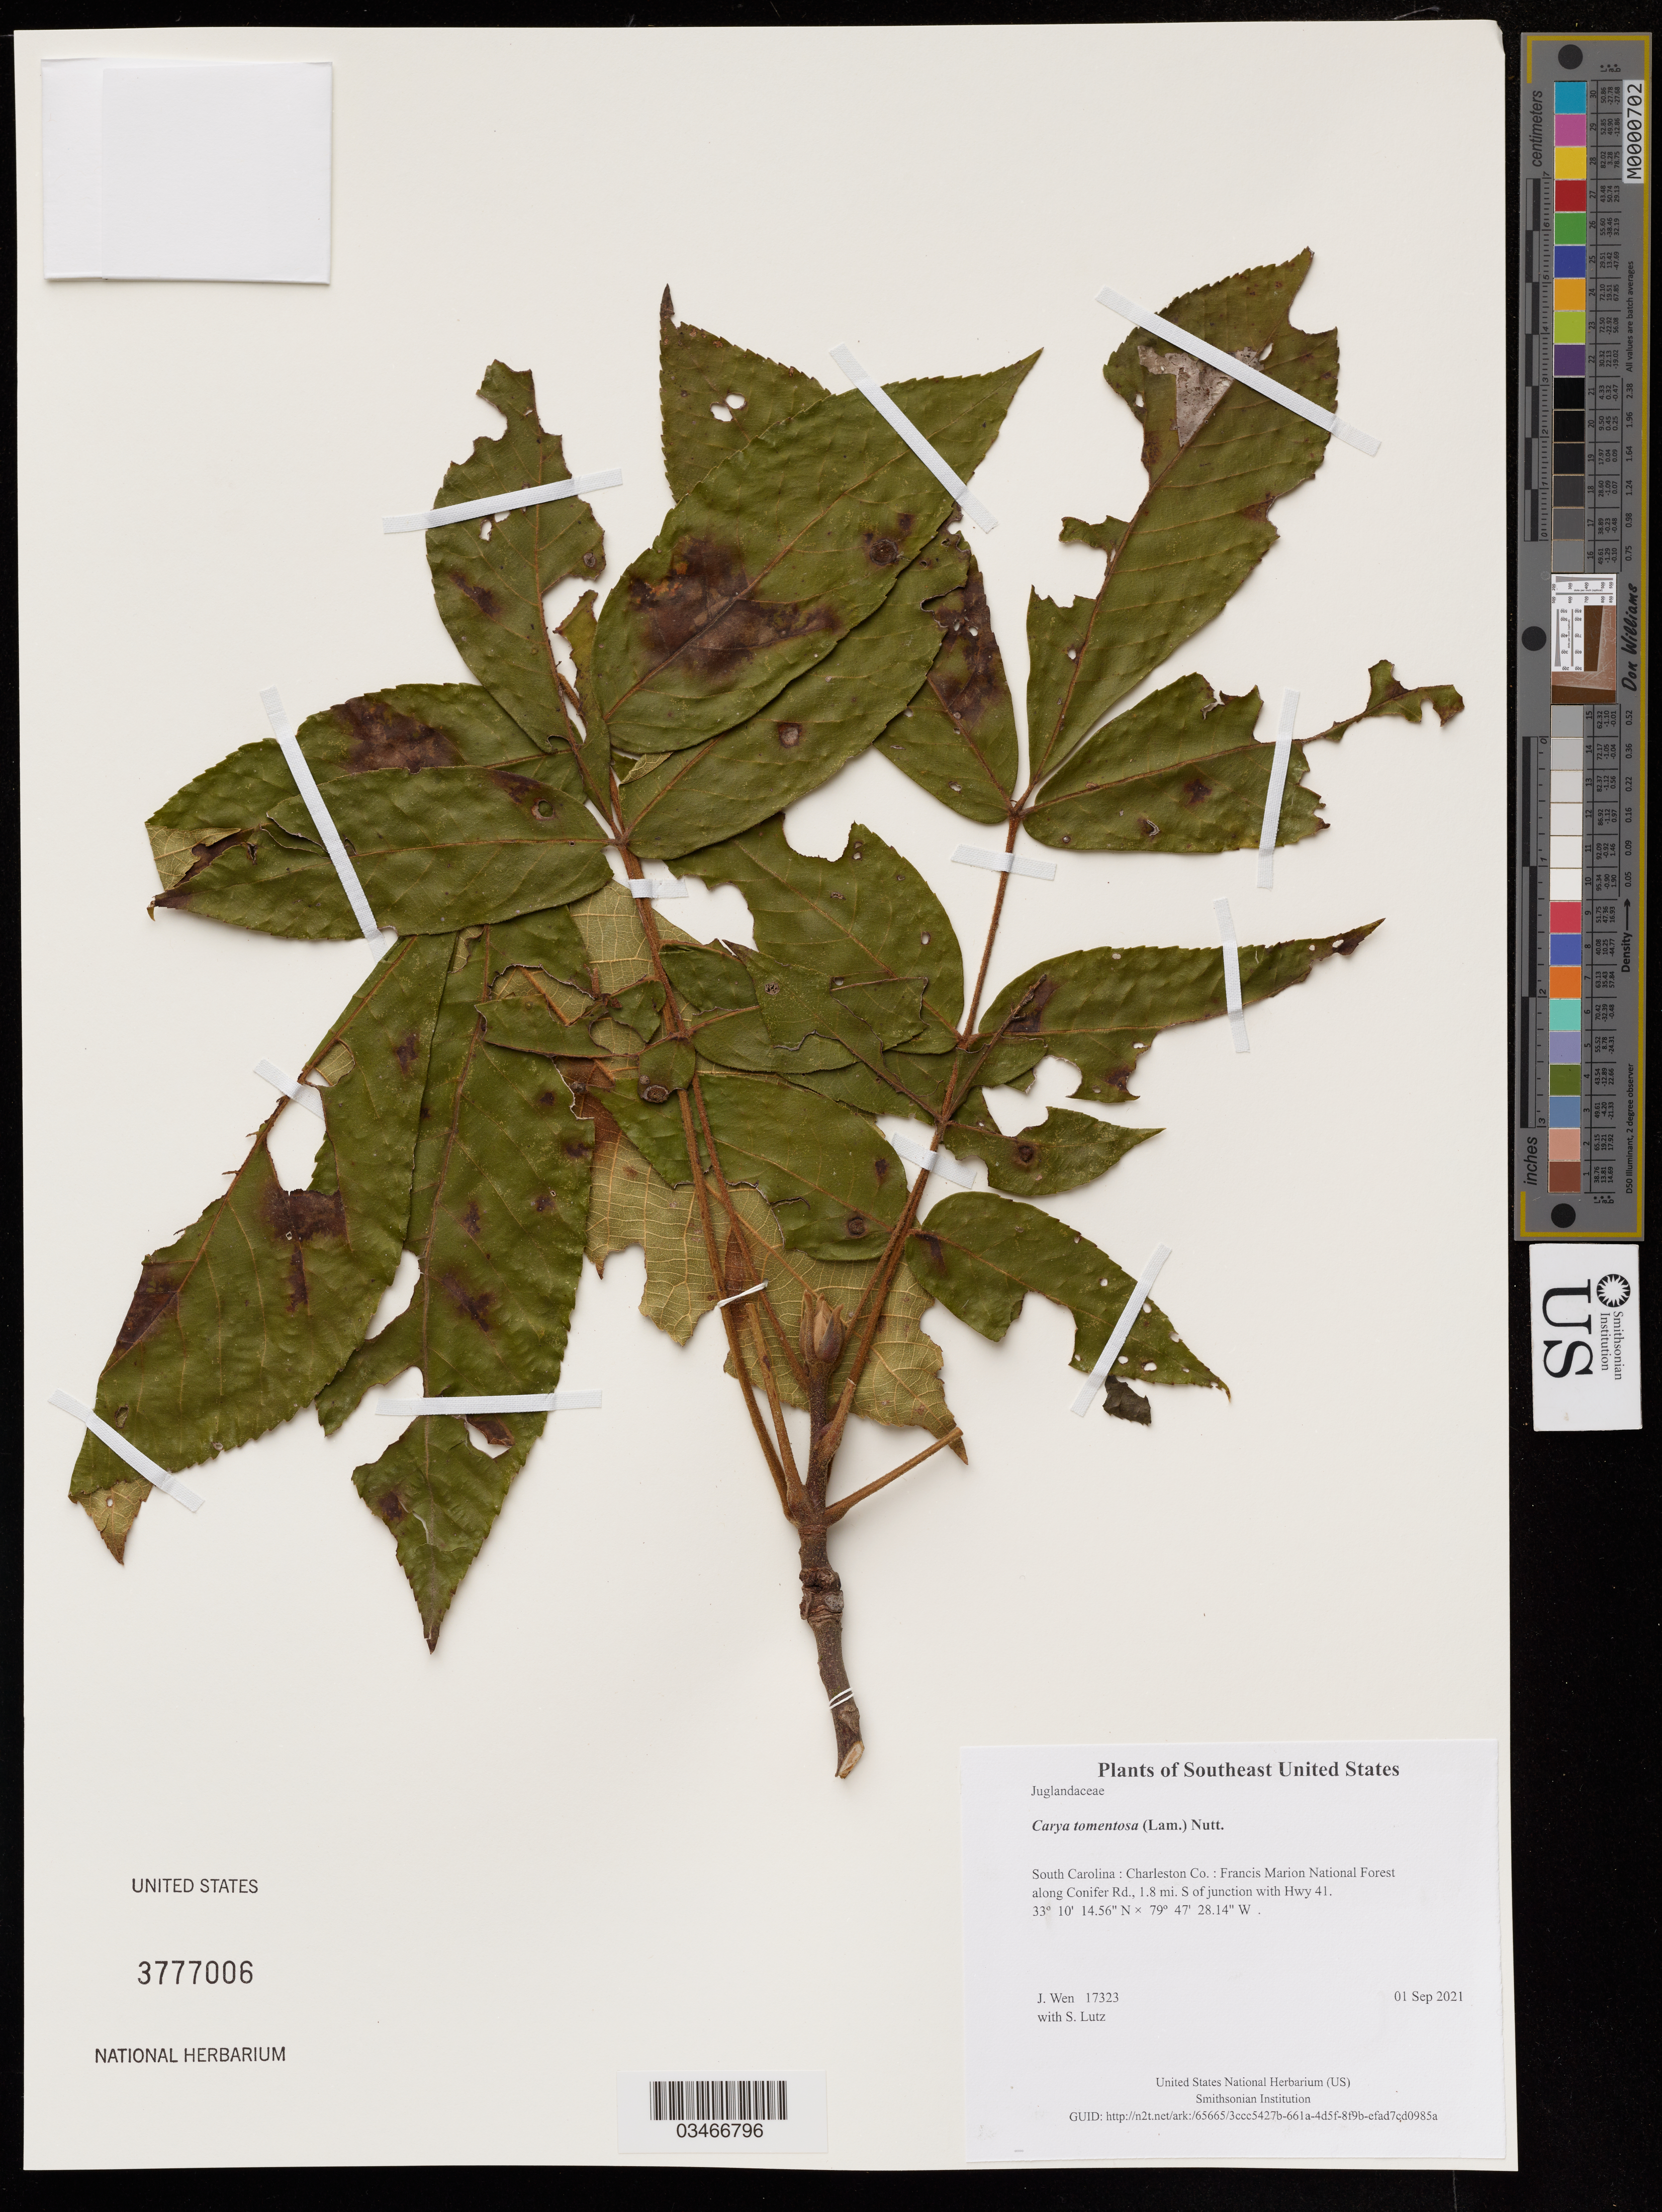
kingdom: Plantae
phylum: Tracheophyta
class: Magnoliopsida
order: Fagales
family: Juglandaceae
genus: Carya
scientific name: Carya tomentosa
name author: (Lam.) Nutt.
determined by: Wen, Jun, (BOT), Smithsonian Institution - National Museum of Natural History (UNITED STATES)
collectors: J. Wen & S. Lutz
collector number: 17323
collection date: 2021-09-01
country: United States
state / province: South Carolina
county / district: Charleston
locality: Francis Marion National Forest along Conifer Rd., 1.8 mi. S of junction with Hwy 41.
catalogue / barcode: US 3777006